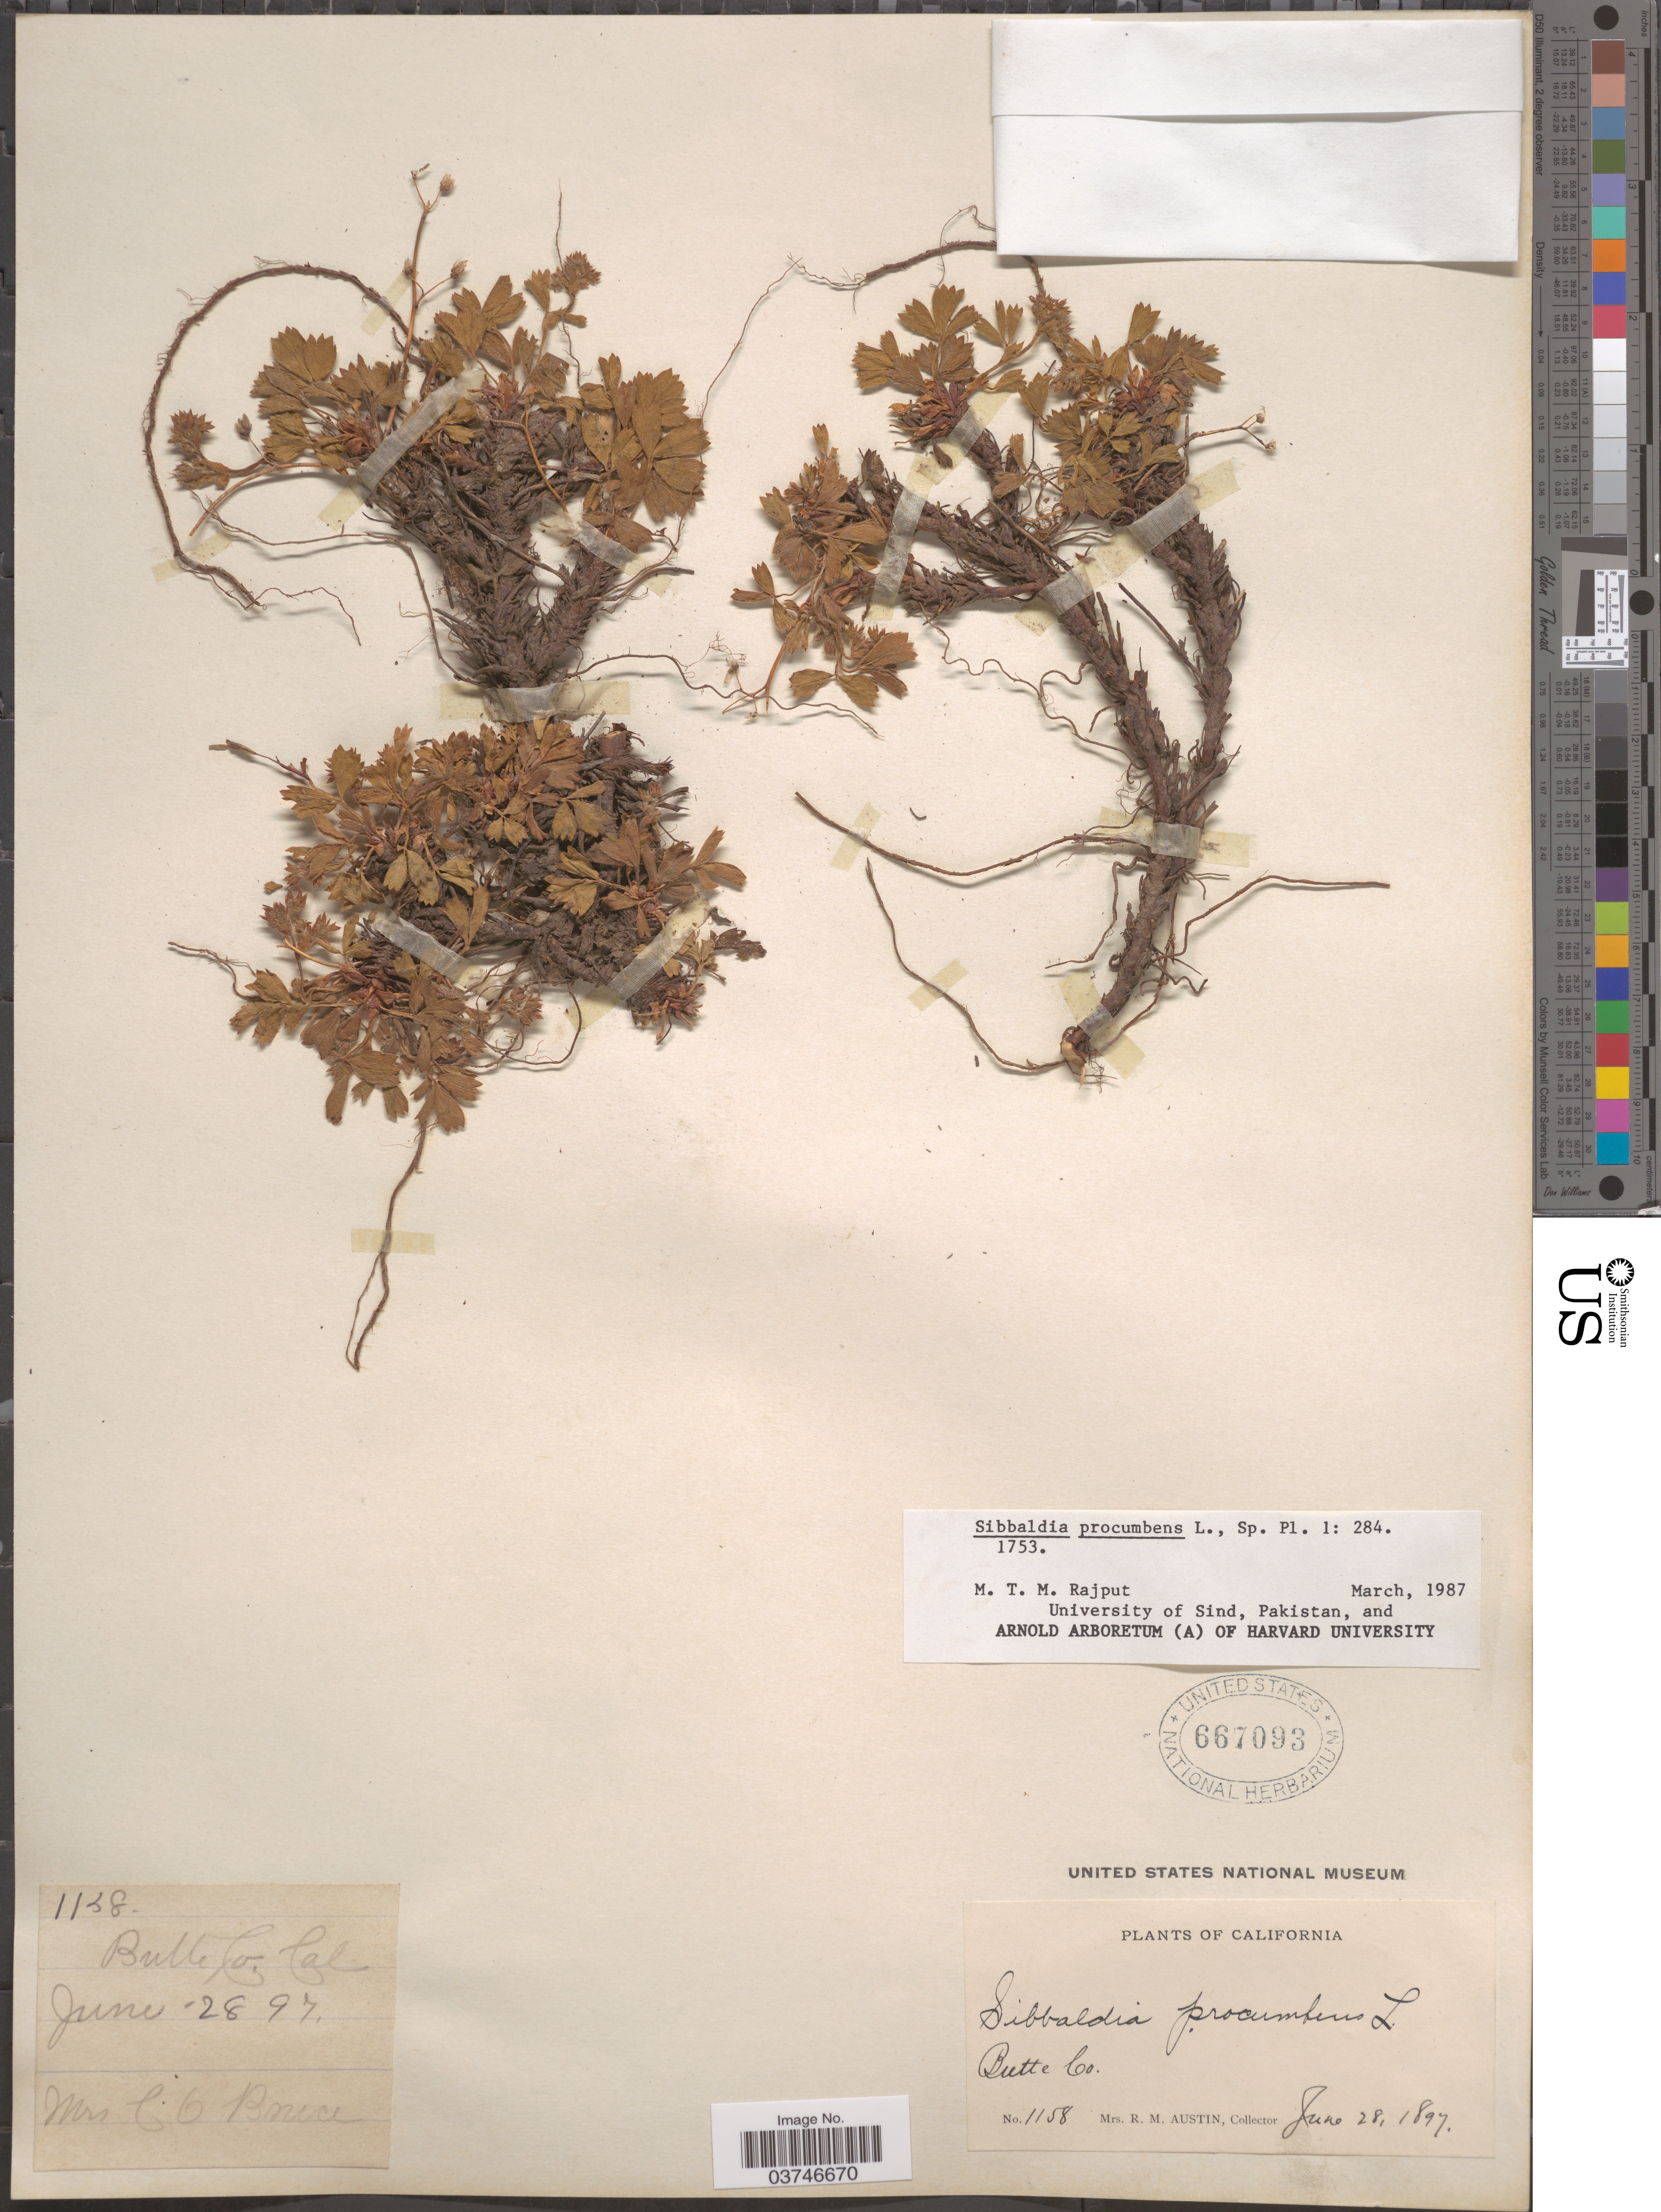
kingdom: Plantae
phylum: Tracheophyta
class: Magnoliopsida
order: Rosales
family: Rosaceae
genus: Sibbaldia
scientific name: Sibbaldia procumbens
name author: L.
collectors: C. Bruce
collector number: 1138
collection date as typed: Transcribed d/m/y: 28/6/97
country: United States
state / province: California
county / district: Butte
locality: Butte Co.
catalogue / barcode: US 667093-2